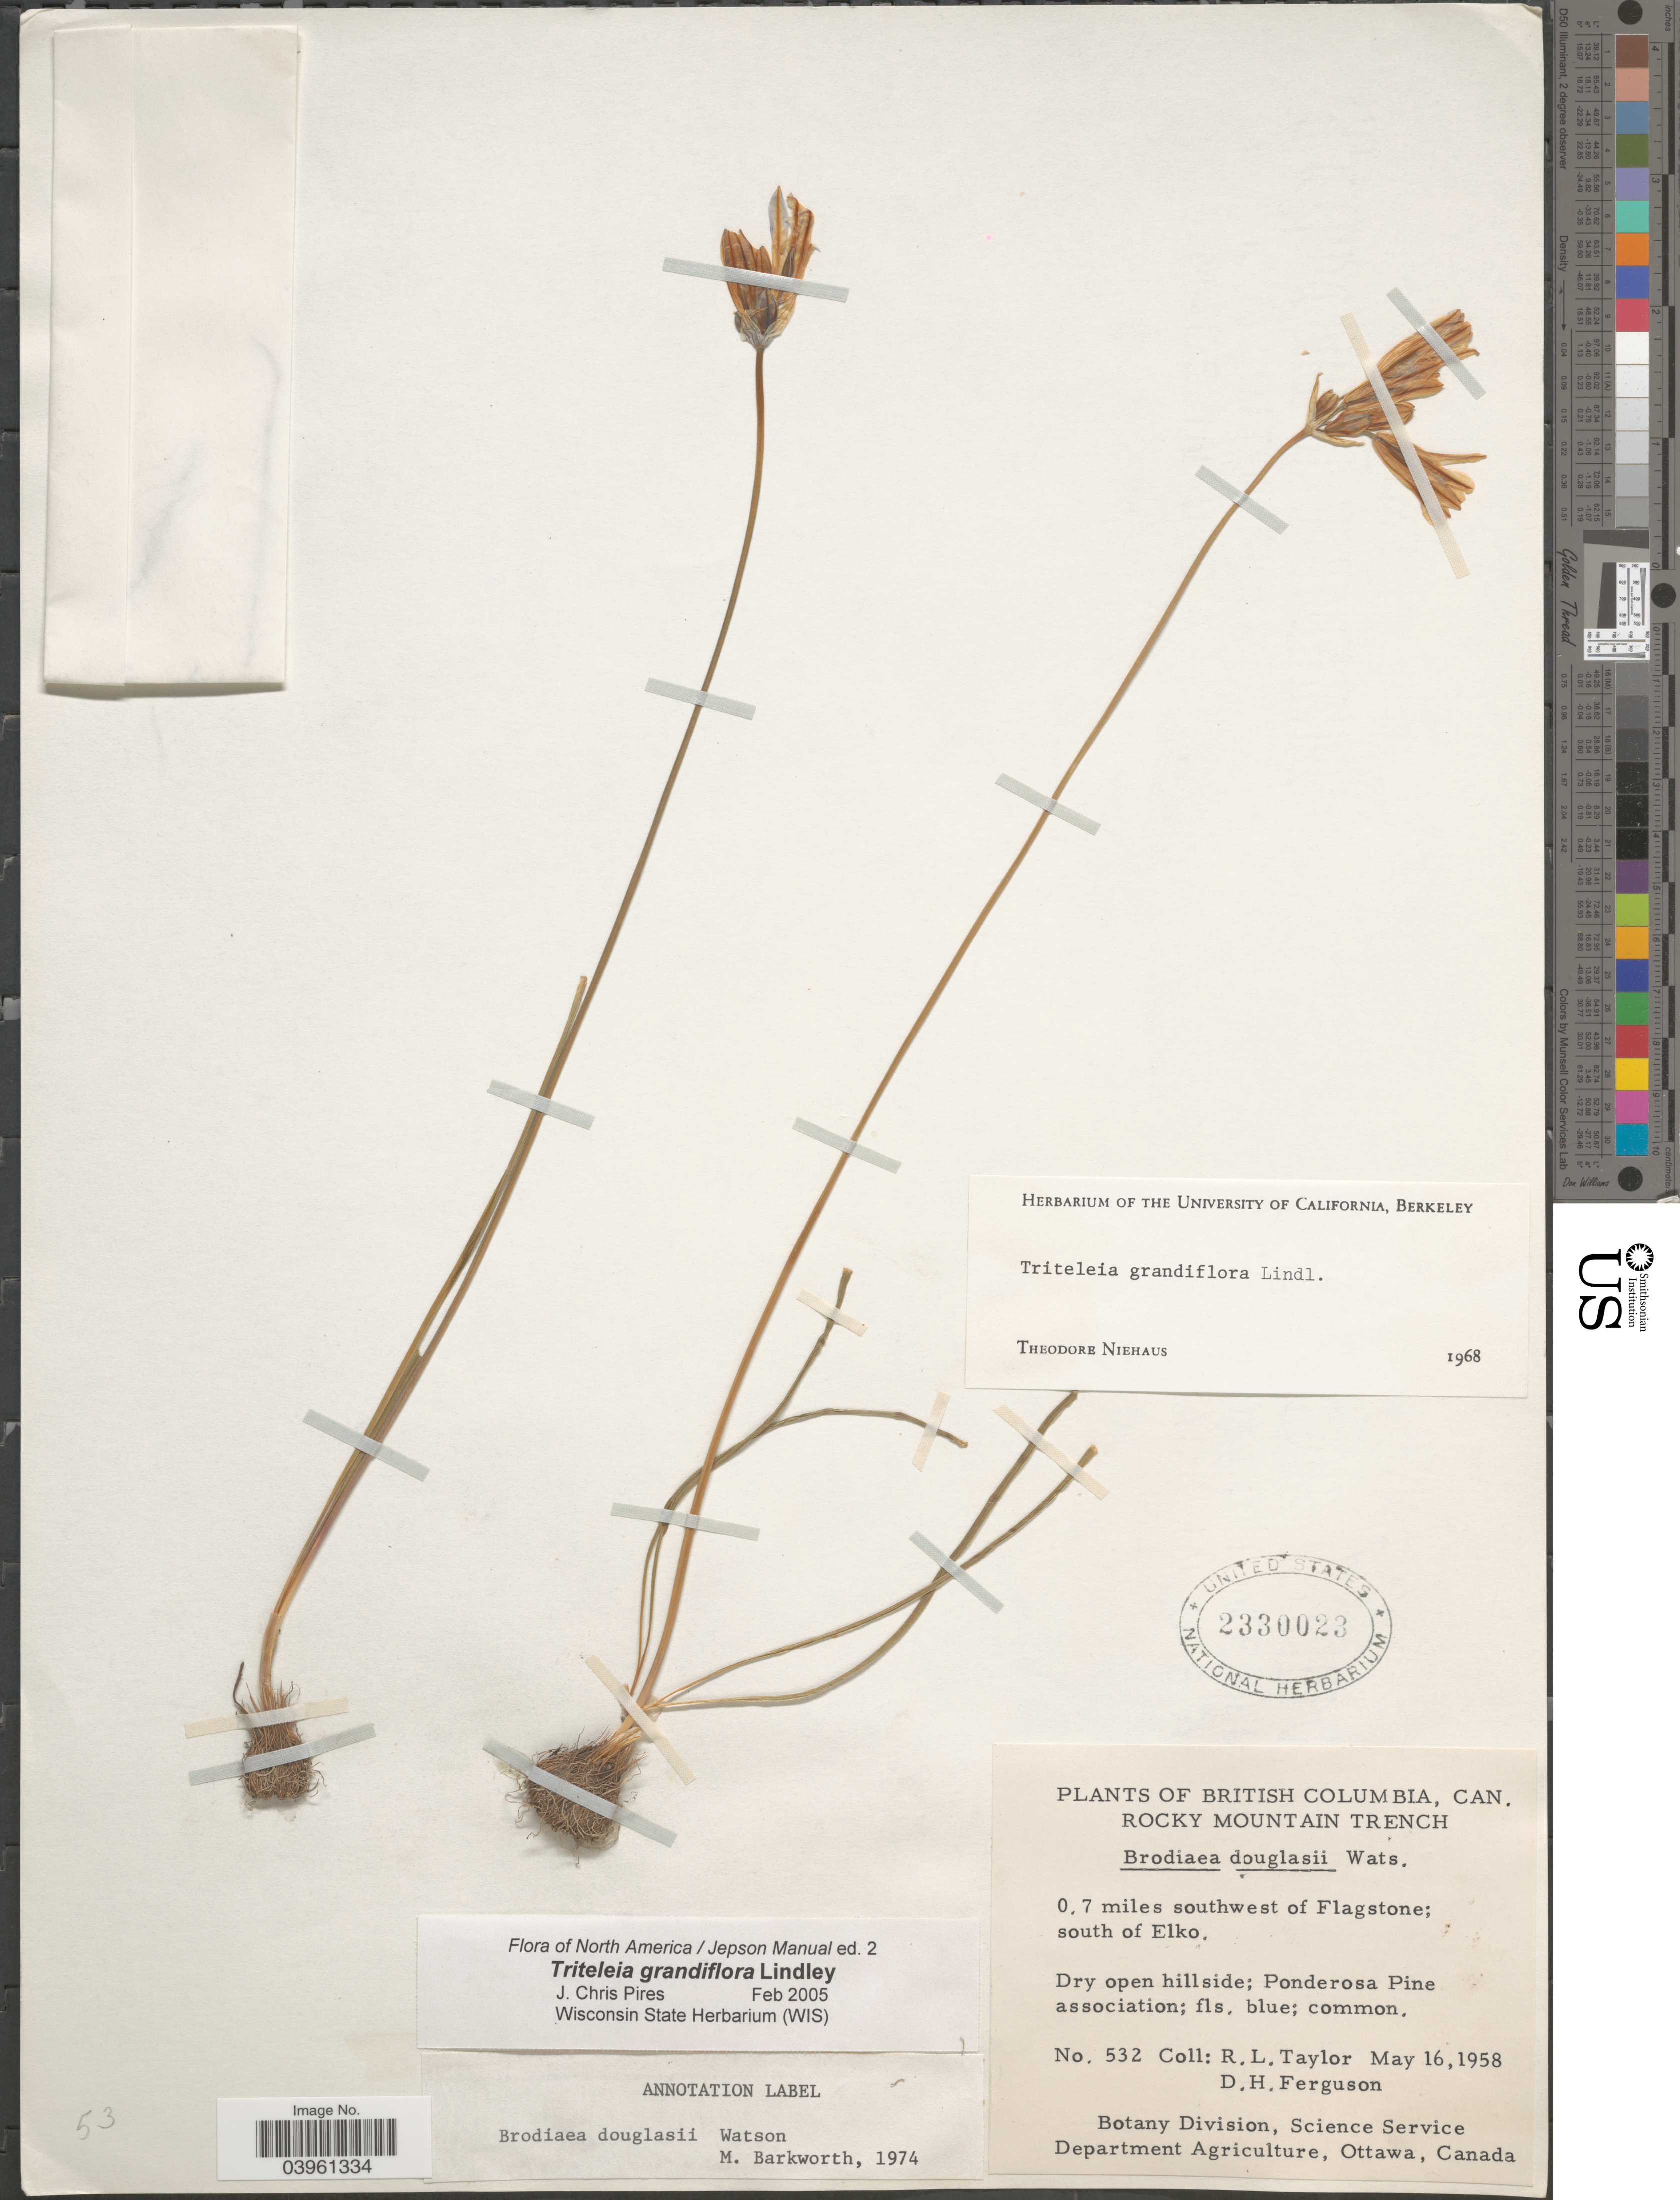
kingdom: Plantae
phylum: Tracheophyta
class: Liliopsida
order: Asparagales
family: Asparagaceae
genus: Triteleia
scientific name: Triteleia grandiflora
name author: Lindl.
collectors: R. Taylor & D. Ferguson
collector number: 532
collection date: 1958-05-16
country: Canada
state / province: British Columbia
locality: Rocky Mountain Trench. 0.7 miles southwest of Flagstone; south of Elko.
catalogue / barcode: US 2330023